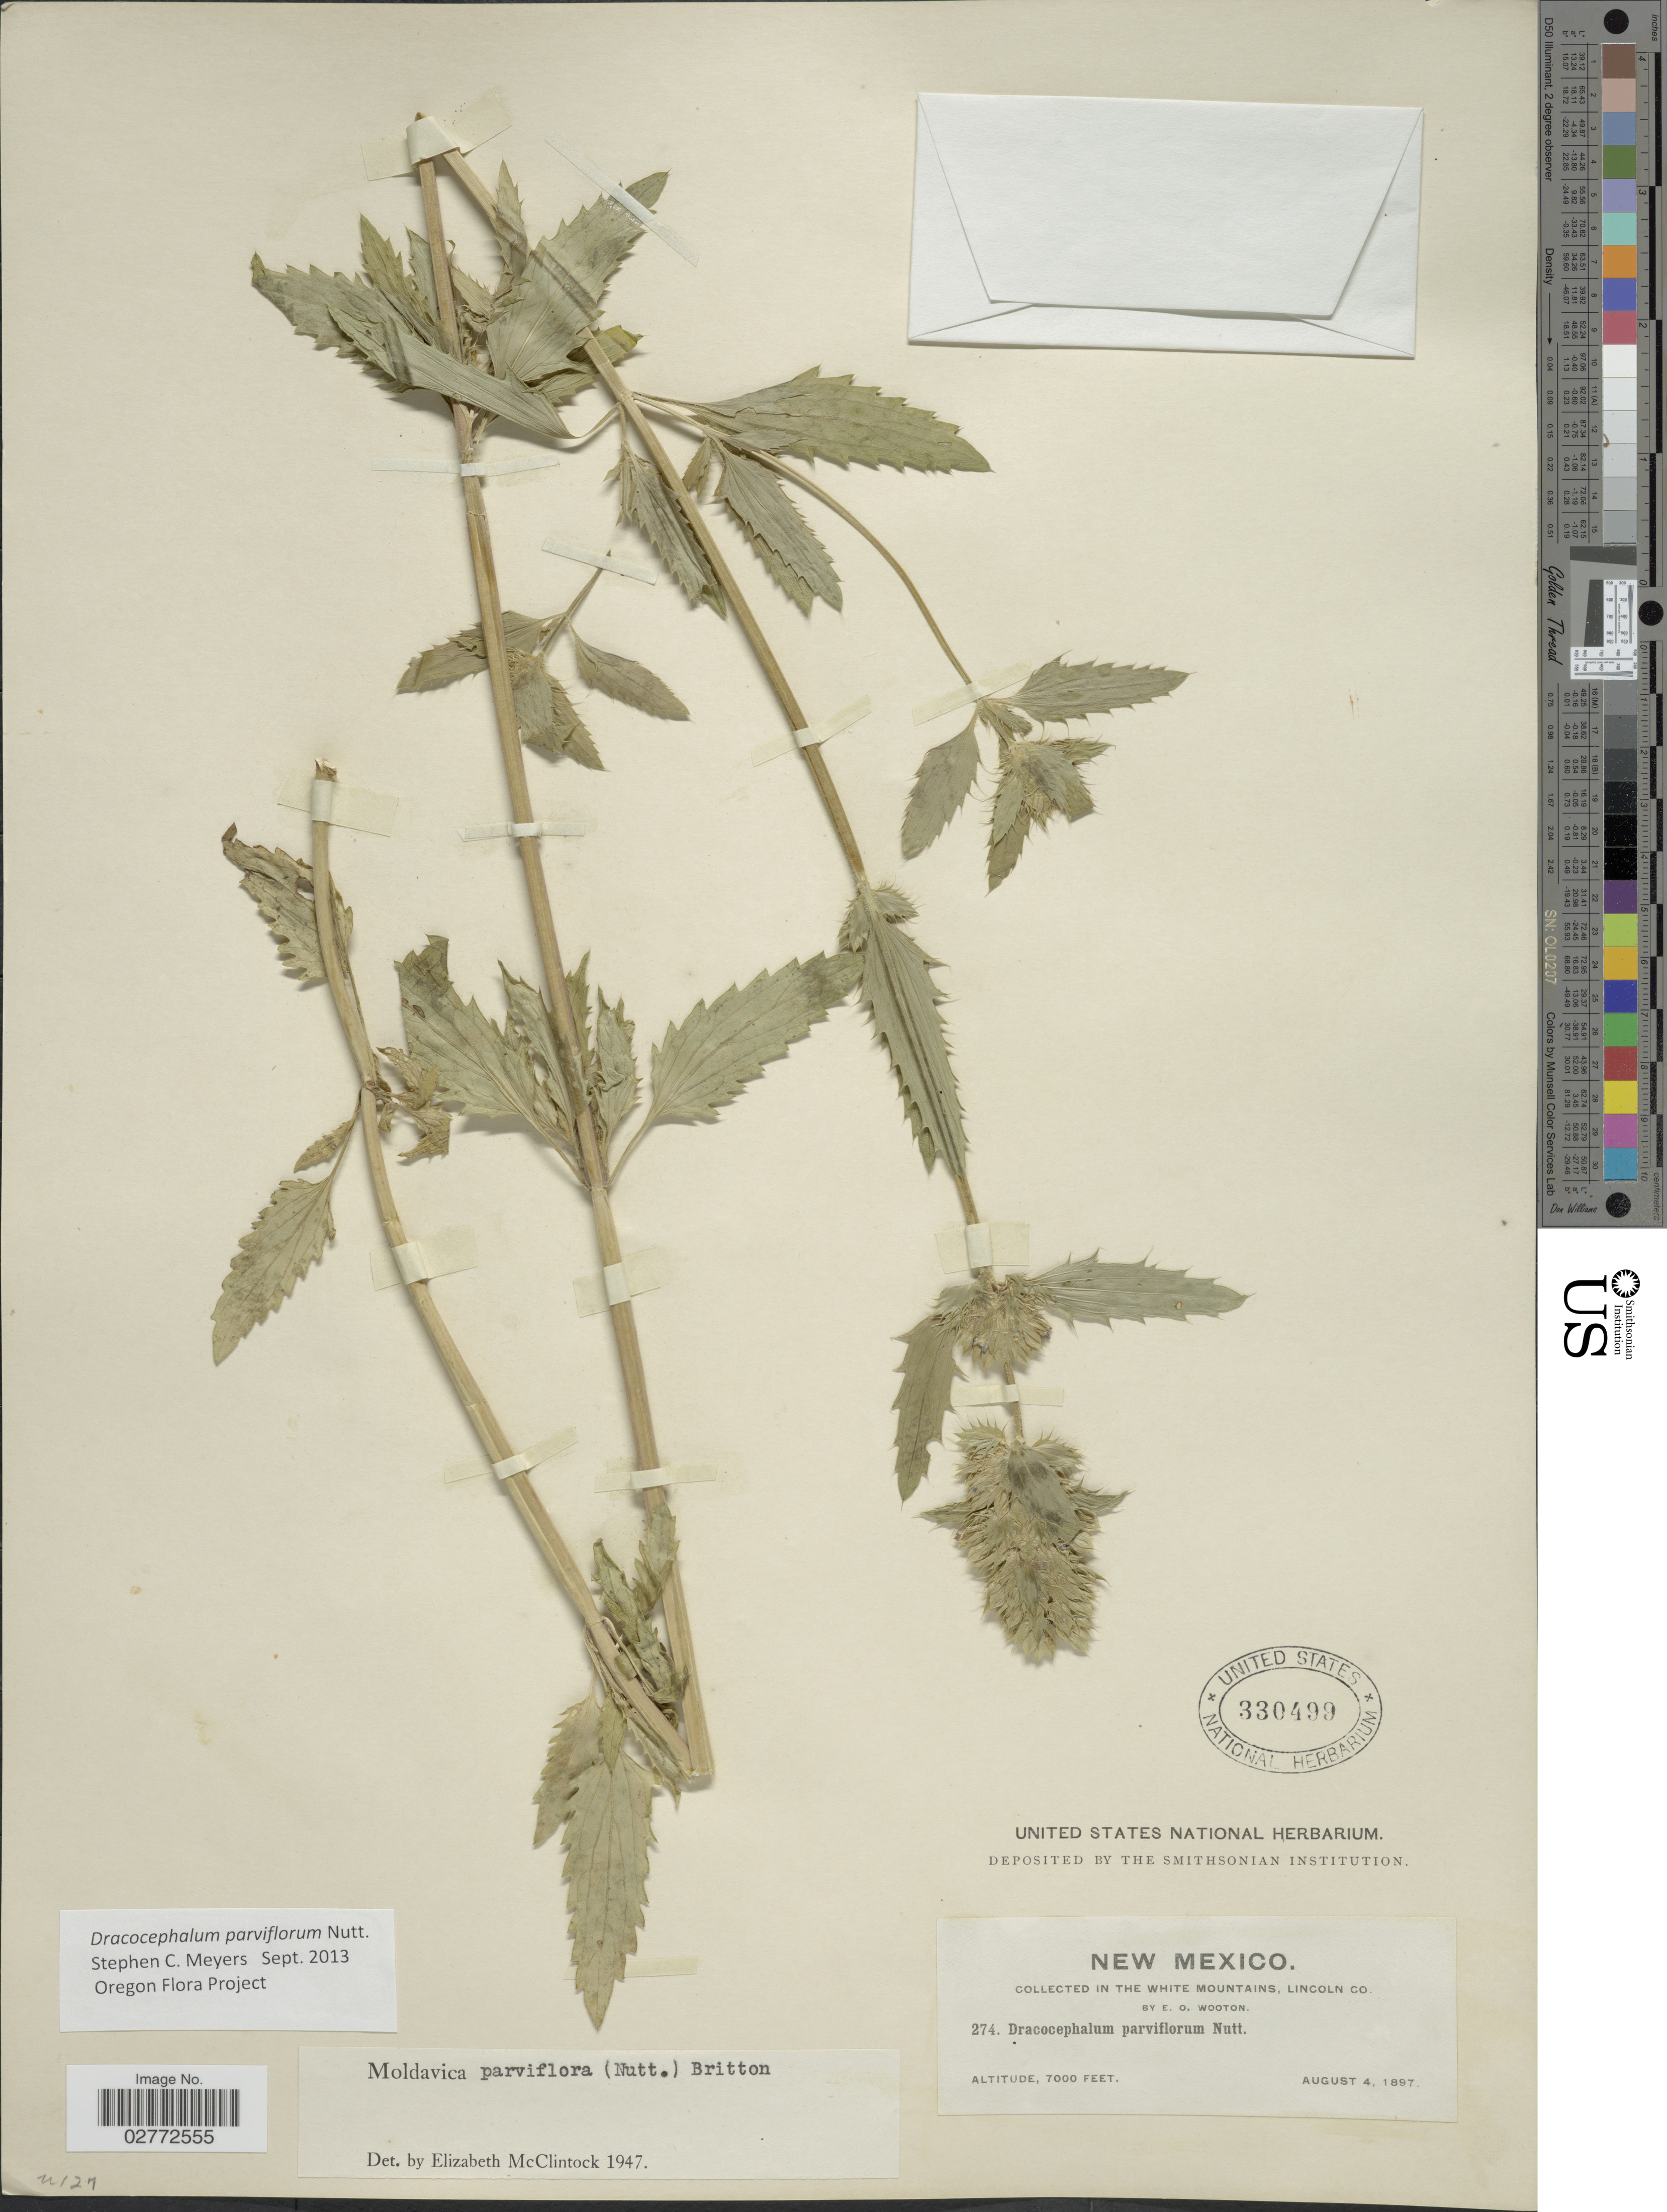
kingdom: Plantae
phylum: Tracheophyta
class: Magnoliopsida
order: Lamiales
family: Lamiaceae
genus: Dracocephalum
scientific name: Dracocephalum parviflorum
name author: Nutt.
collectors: E. O. Wooton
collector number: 274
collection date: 1897-08-04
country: United States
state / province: New Mexico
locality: The White Mountains, Lincoln Co.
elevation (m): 2134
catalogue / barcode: US 330499